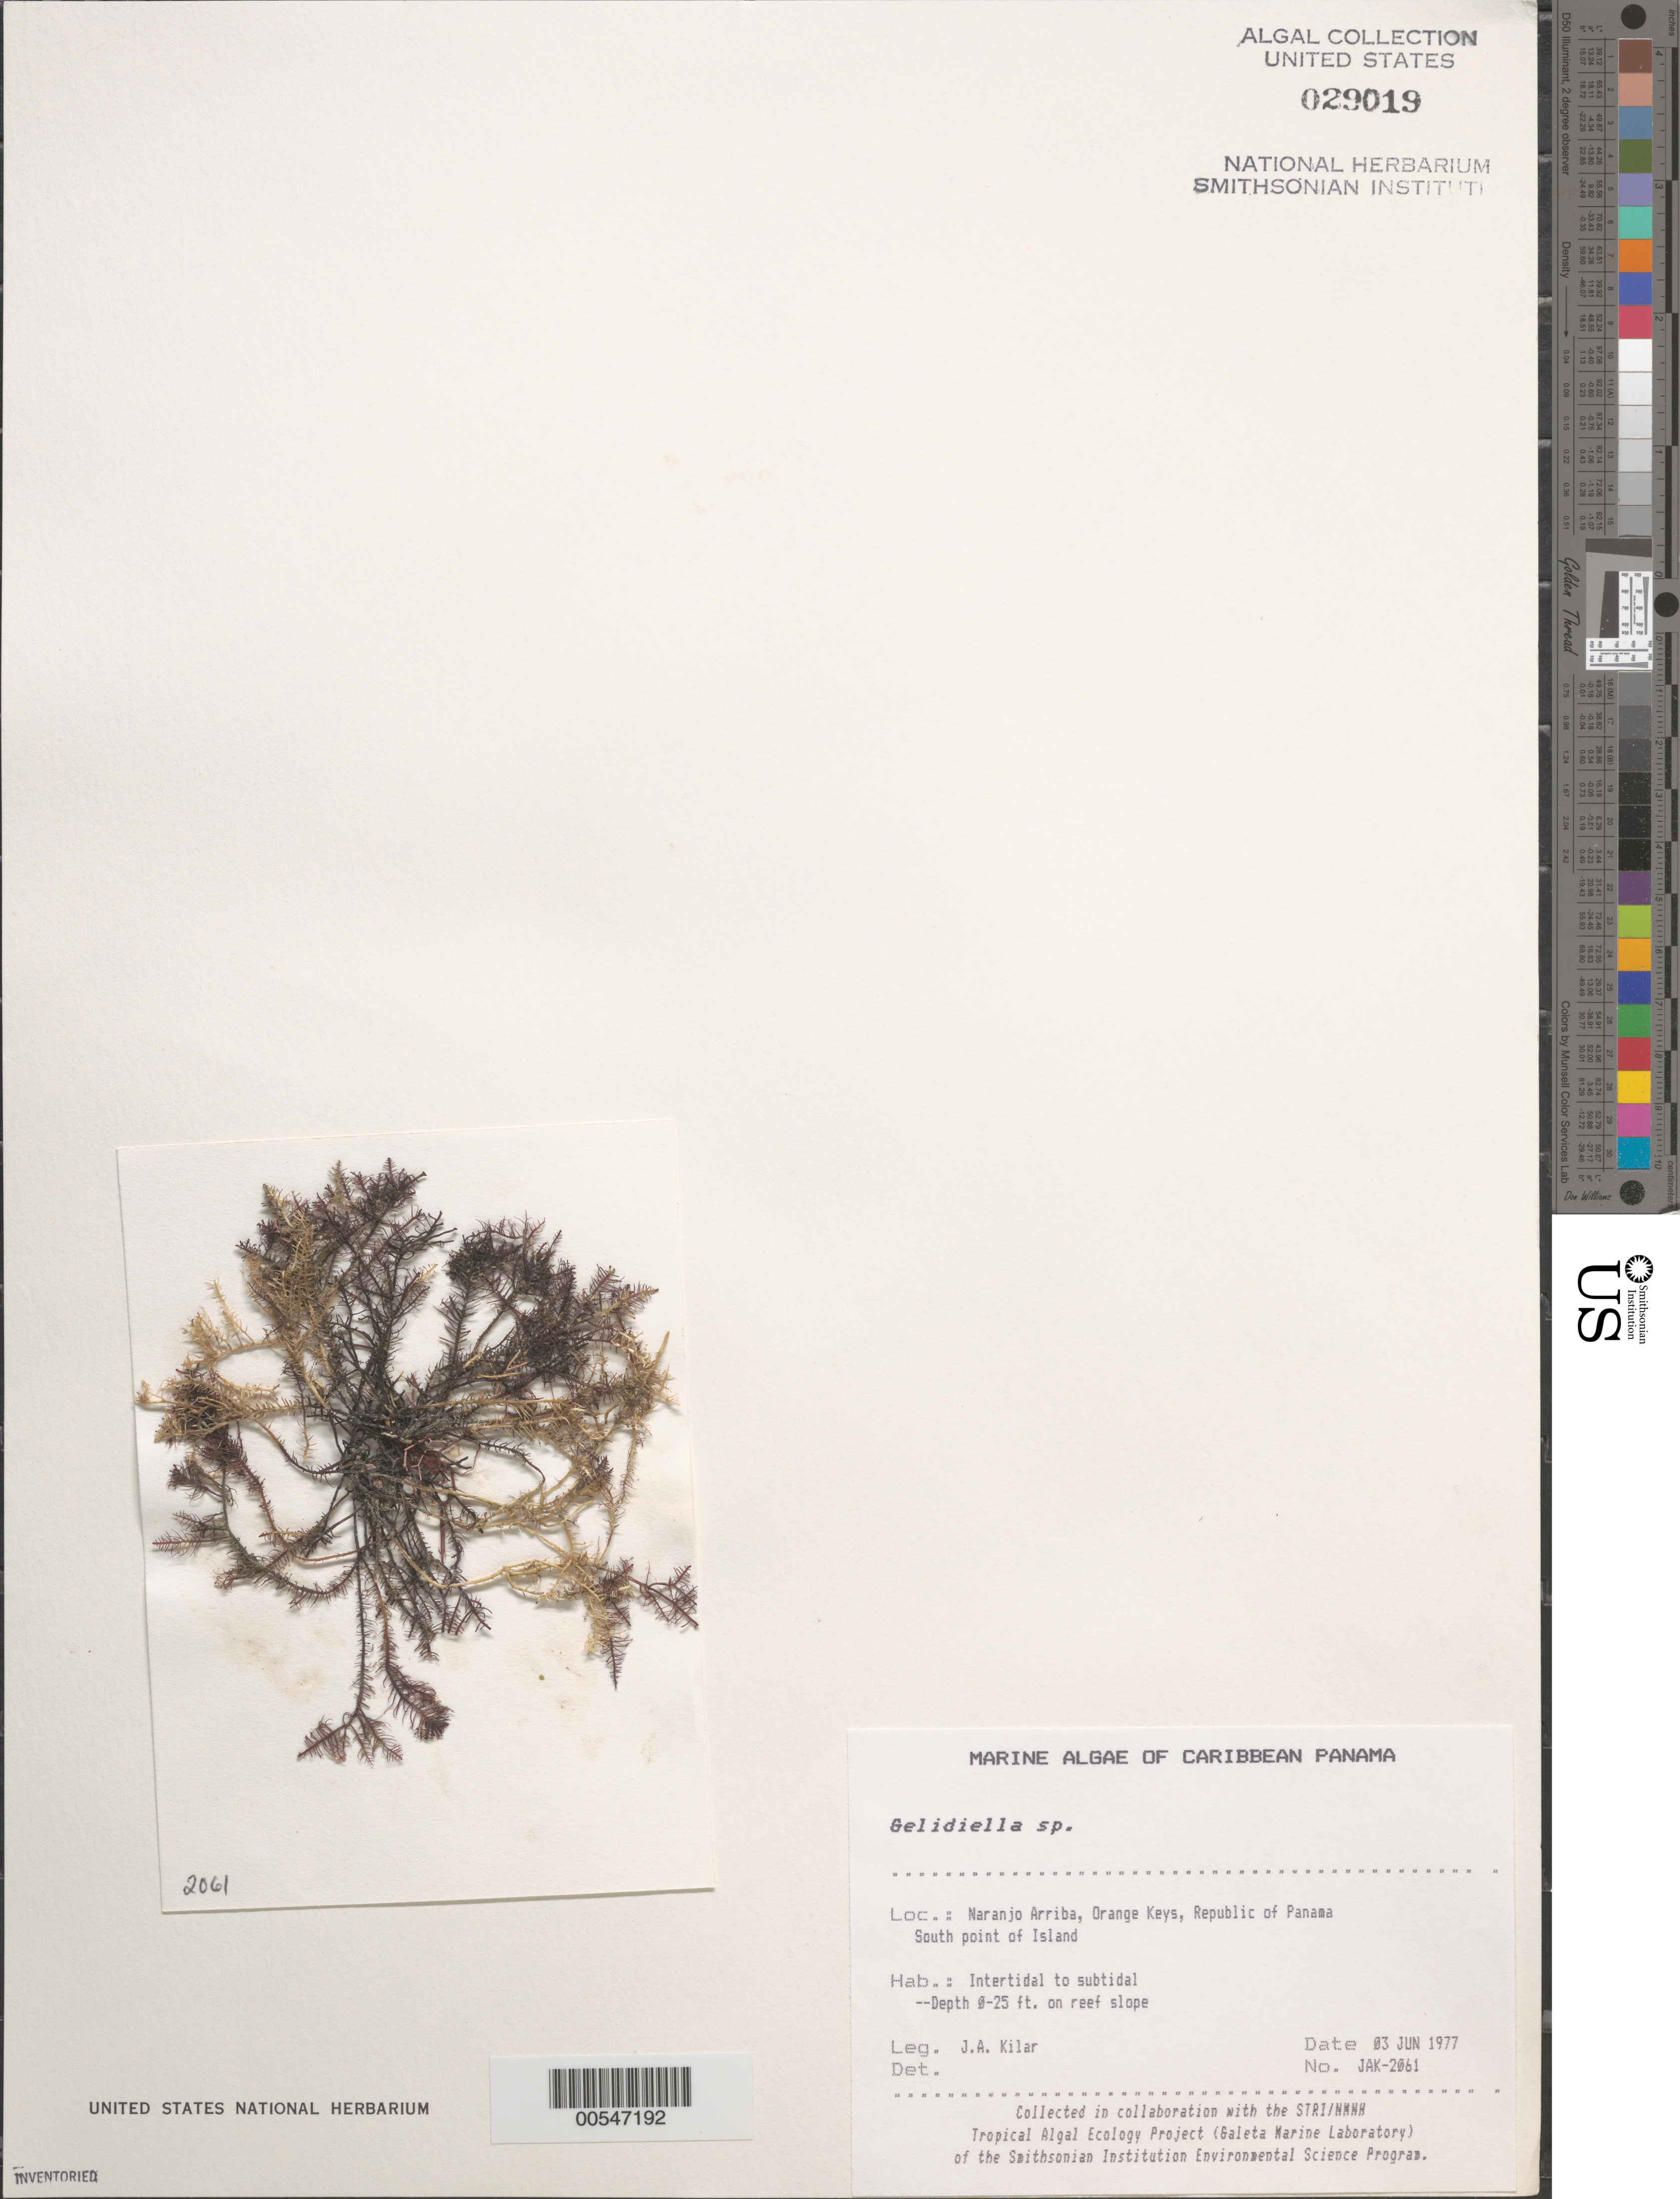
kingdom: Plantae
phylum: Rhodophyta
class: Florideophyceae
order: Gelidiales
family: Gelidiellaceae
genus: Gelidiella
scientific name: Gelidiella sp.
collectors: J. A. Kilar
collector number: JAK-2061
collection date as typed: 03 Jun 1977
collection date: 1977-06-03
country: Panama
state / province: Colón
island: Naranjo Arriba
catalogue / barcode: US 29019